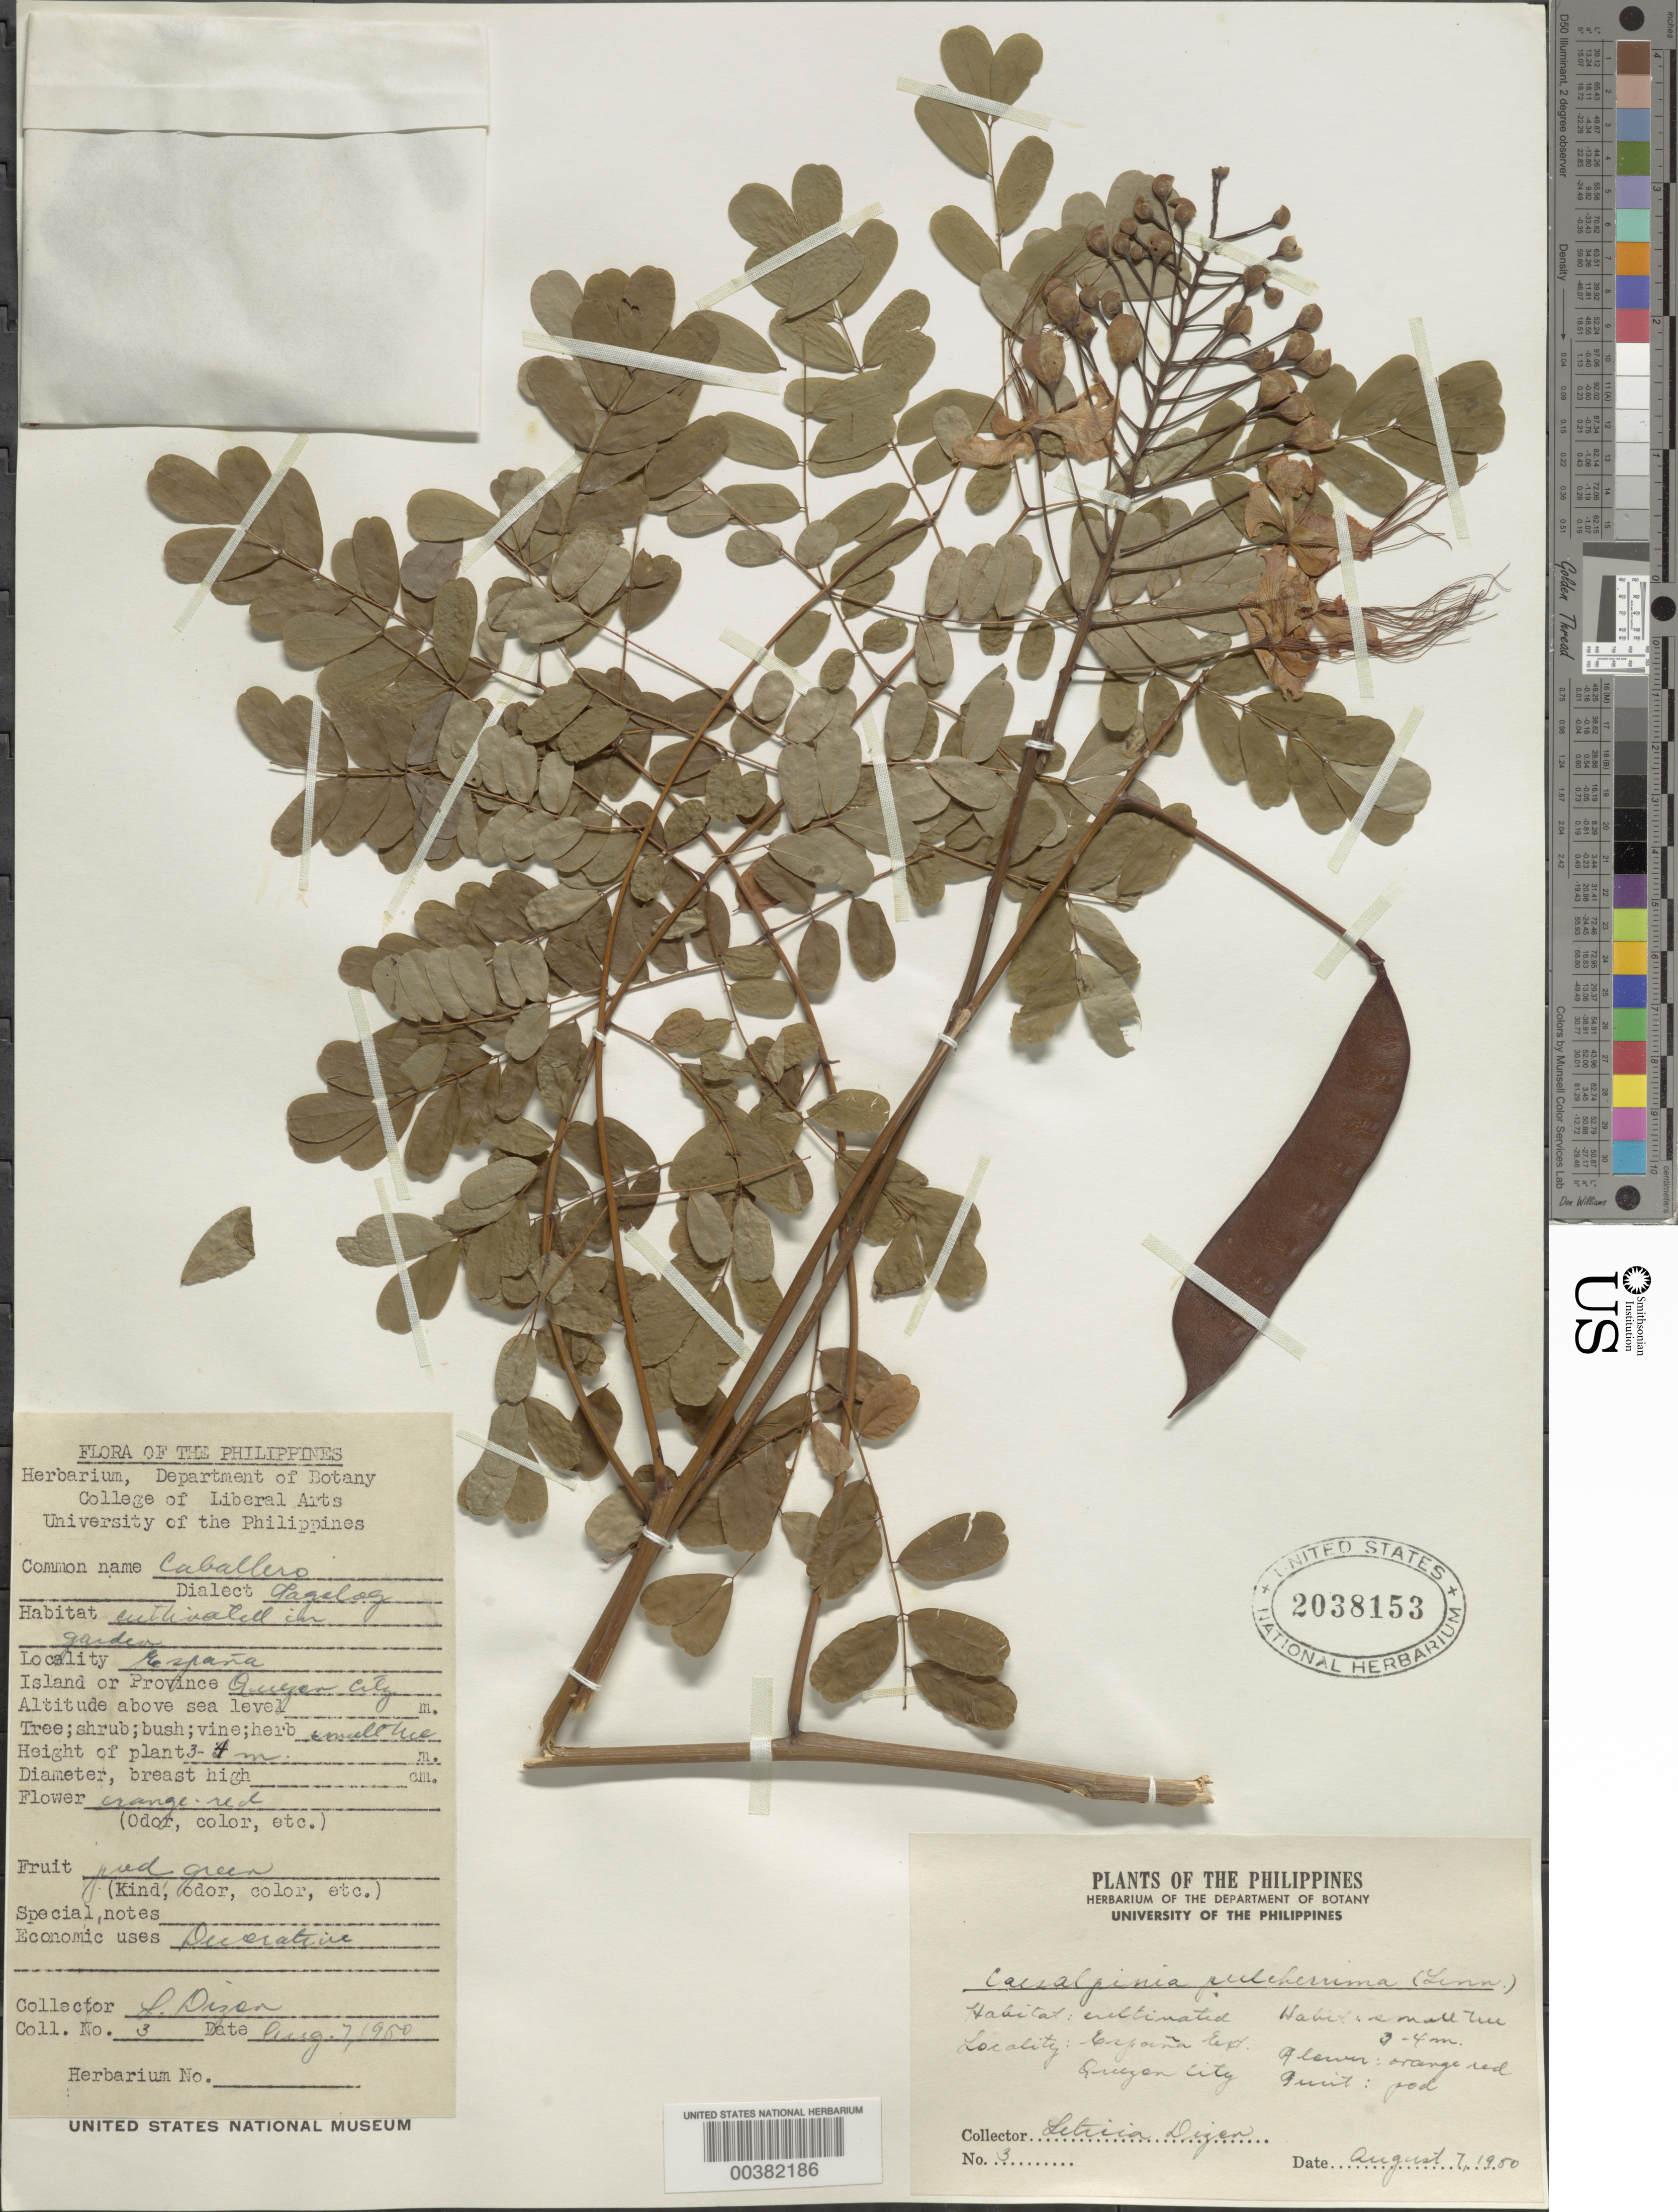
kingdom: Plantae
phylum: Tracheophyta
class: Magnoliopsida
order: Fabales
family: Fabaceae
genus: Caesalpinia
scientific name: Caesalpinia pulcherrima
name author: (L.) Sw.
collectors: L. Dizen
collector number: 3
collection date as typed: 07 Aug 1950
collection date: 1950-08-07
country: Philippines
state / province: Calabarzon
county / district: Quezon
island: Luzon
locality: Espana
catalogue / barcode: US 2038153